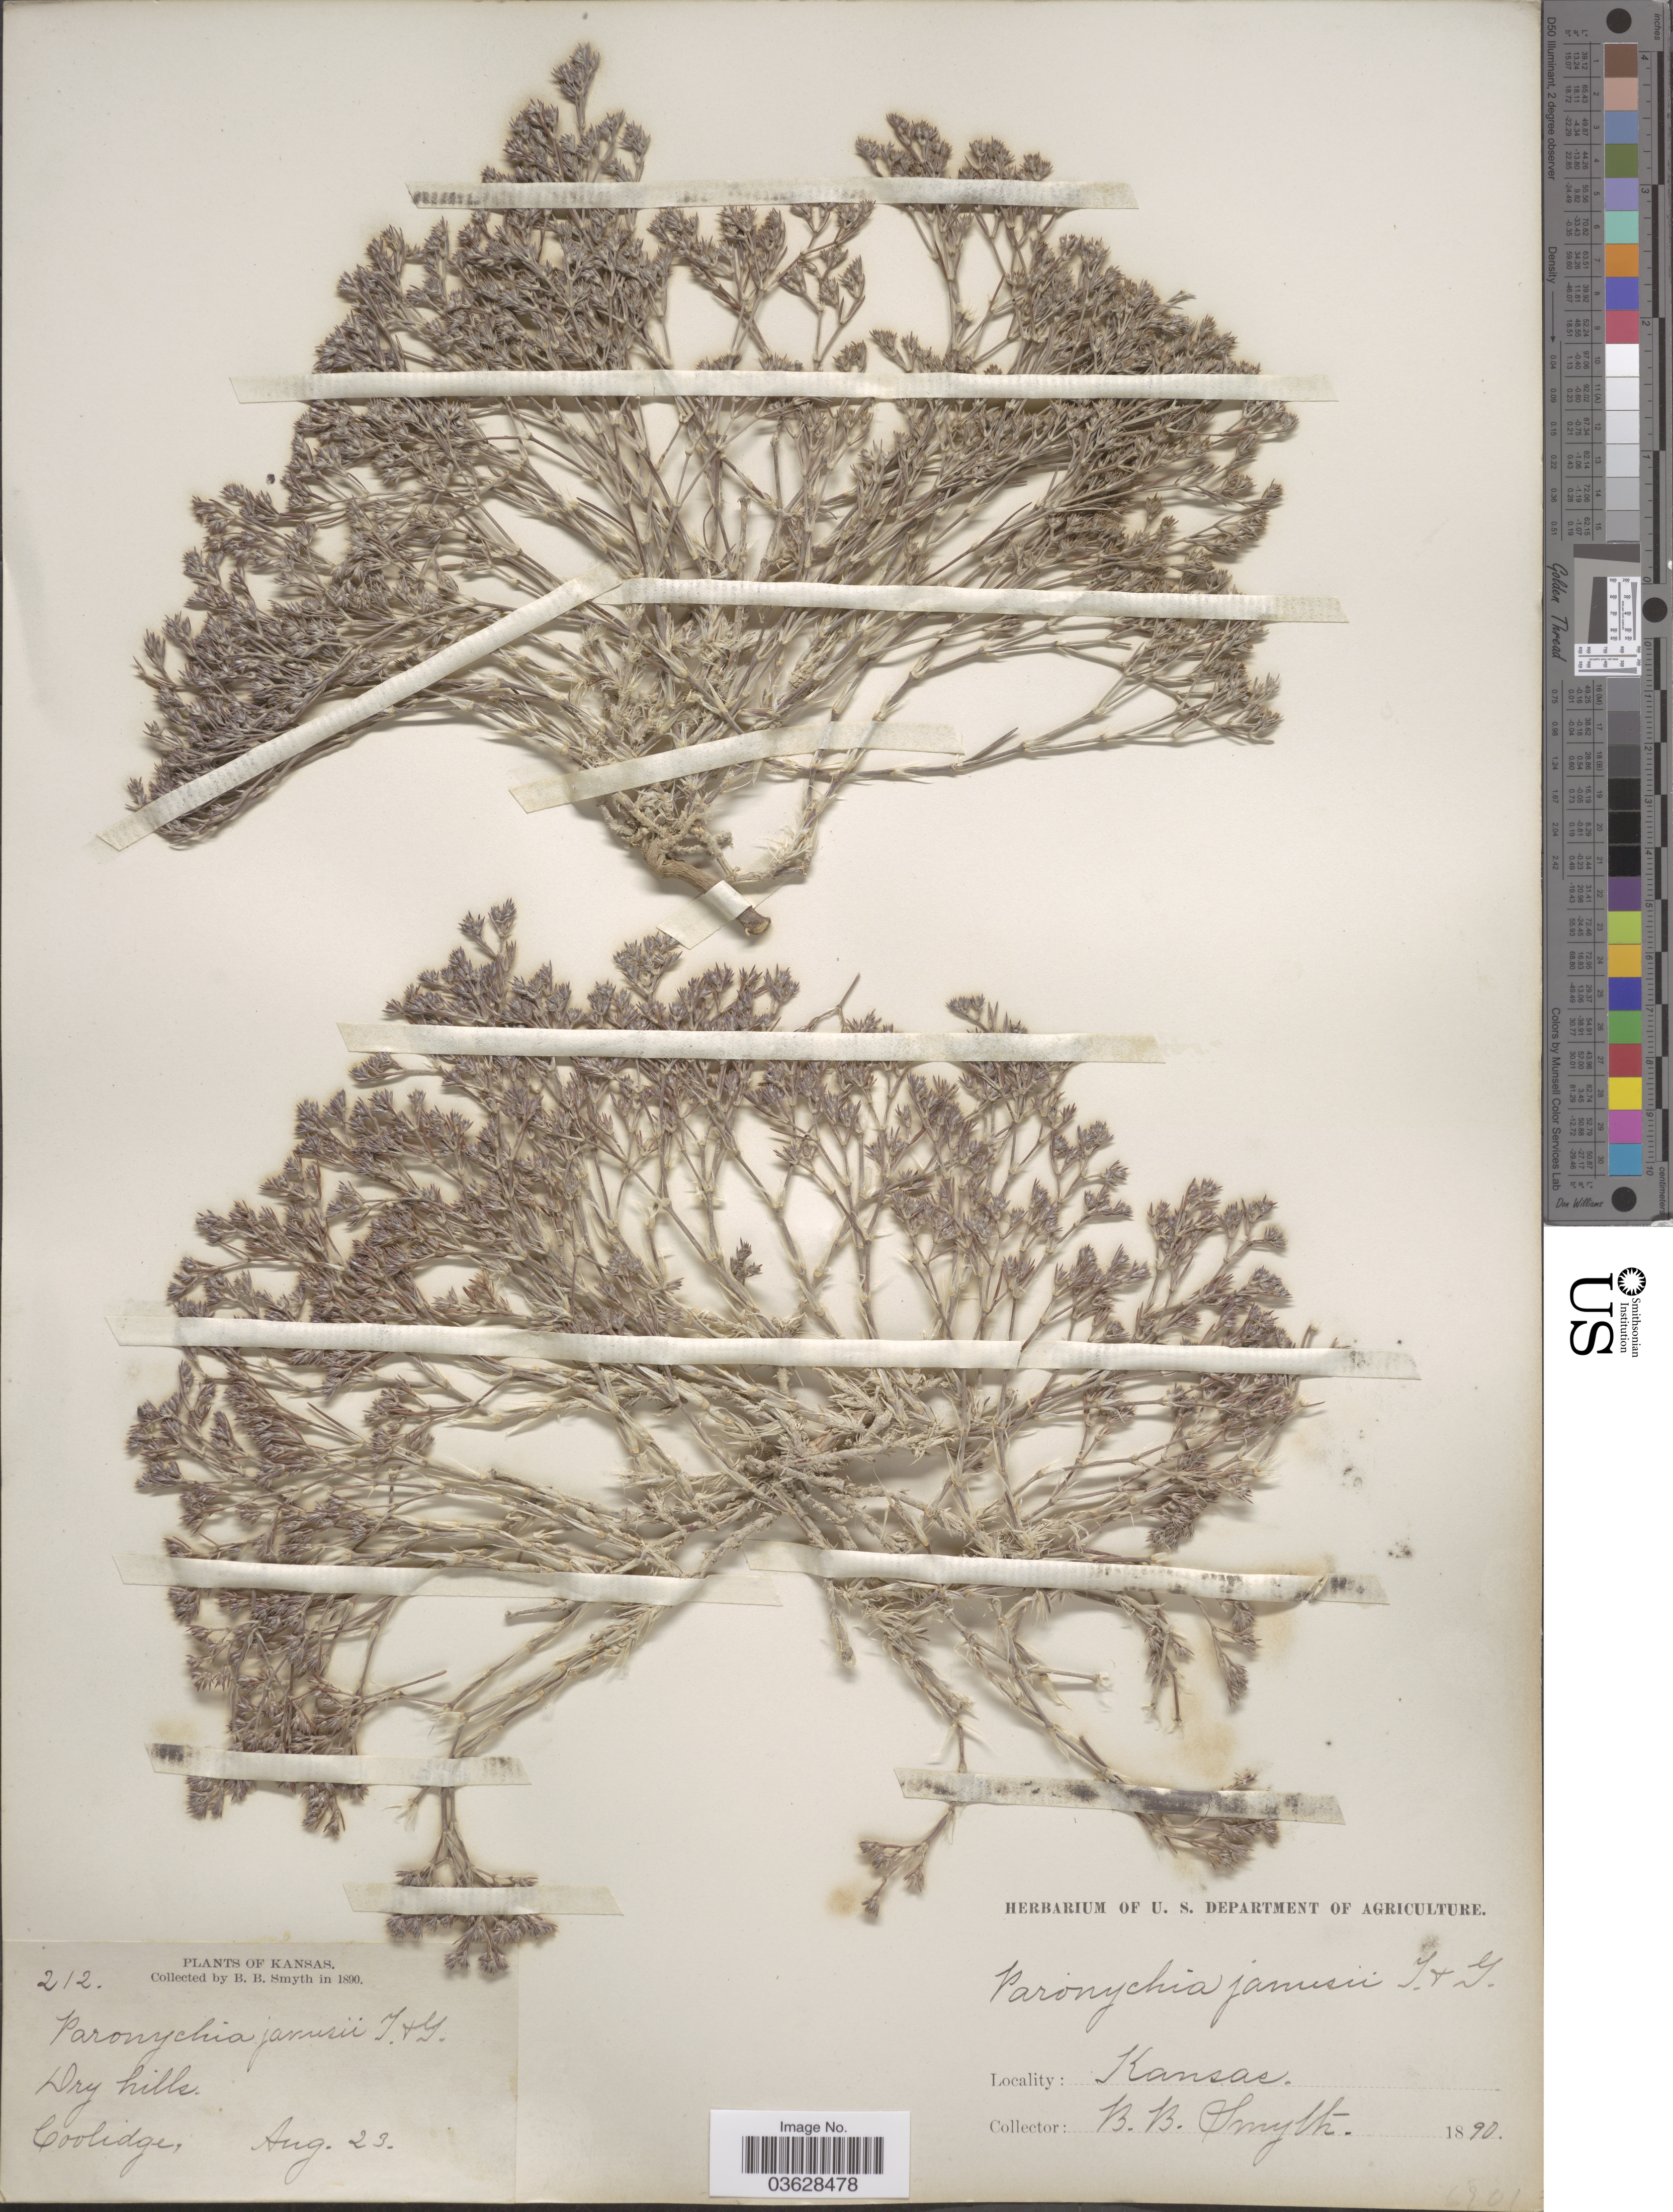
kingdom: Plantae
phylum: Tracheophyta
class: Magnoliopsida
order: Caryophyllales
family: Caryophyllaceae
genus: Paronychia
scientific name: Paronychia jamesii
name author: Torr. & A. Gray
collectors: B. Smyth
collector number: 212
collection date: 1890-08-23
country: United States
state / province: Kansas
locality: Coolidge.